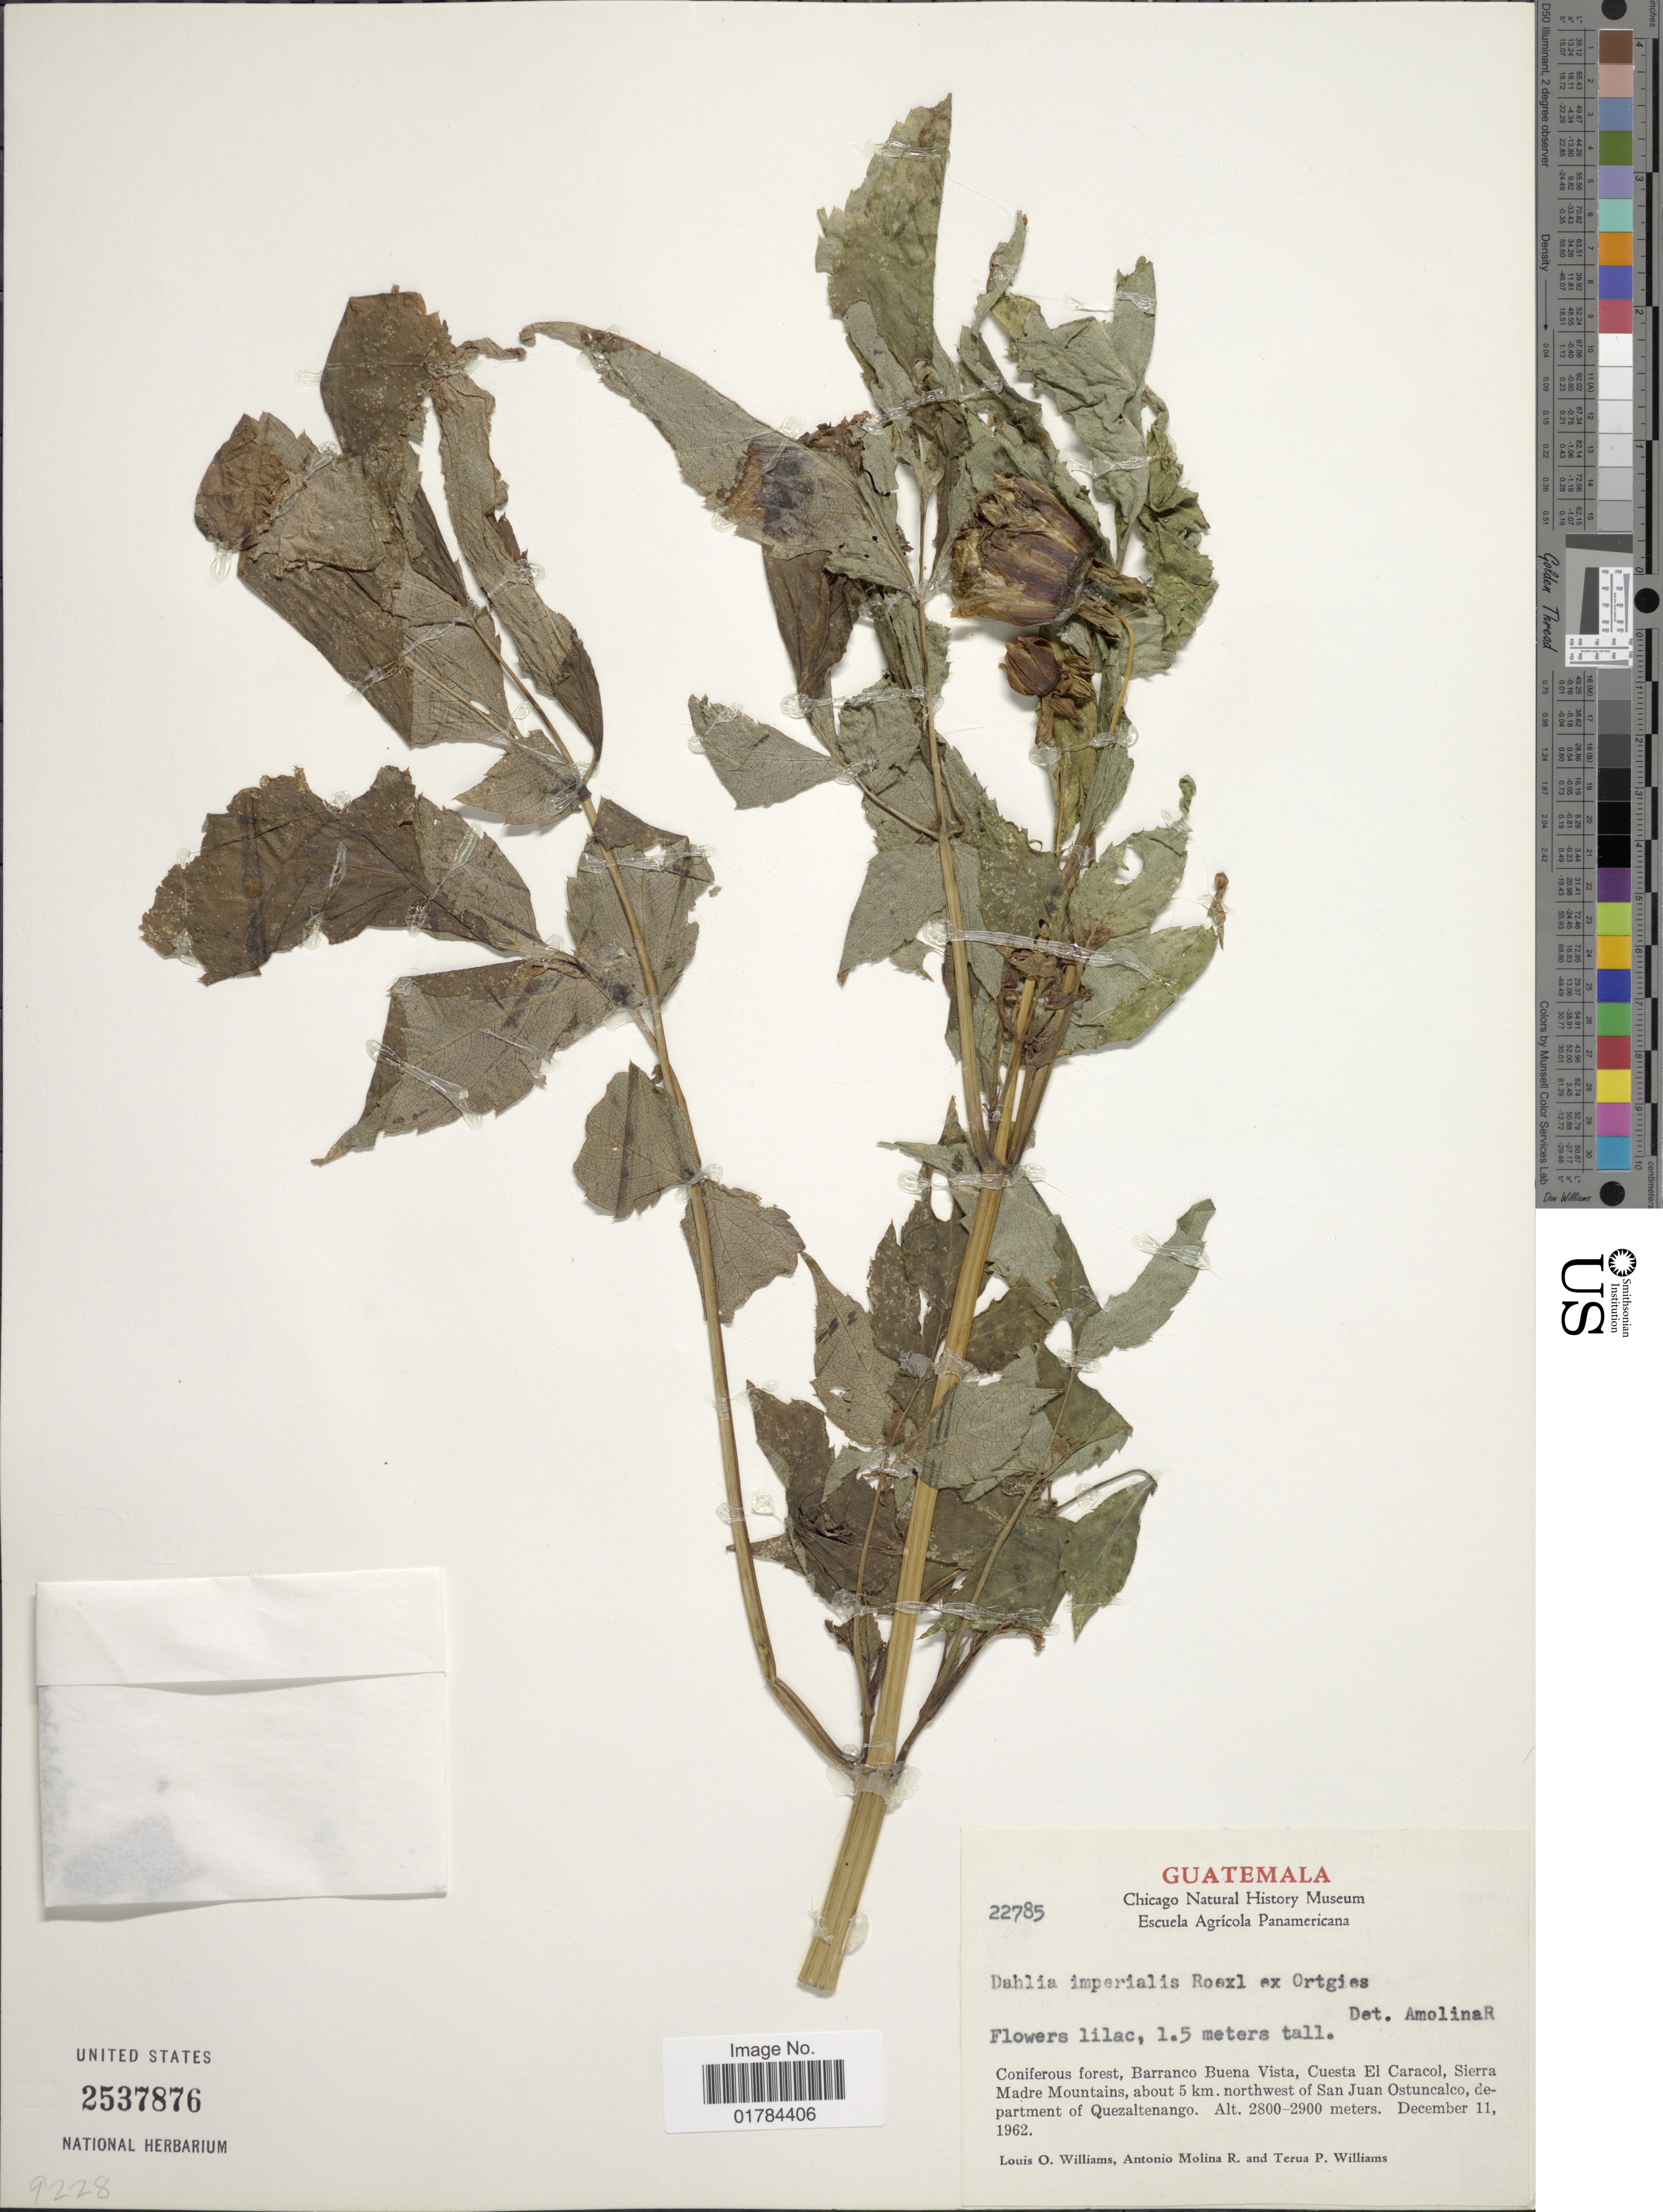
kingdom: Plantae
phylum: Tracheophyta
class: Magnoliopsida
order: Asterales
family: Asteraceae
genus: Dahlia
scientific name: Dahlia imperialis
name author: Roezl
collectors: L. O. Williams, A. Molina R. & T. P. Williams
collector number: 22785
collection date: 1962-12-11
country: Guatemala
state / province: Quetzaltenango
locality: Coniferous forest, Barranco Buena Vista, Cuesta El Caracol, Sierra Madre Mountains, about 5 km. northwest of San Juan Ostuncalco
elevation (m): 2800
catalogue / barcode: US 2537876